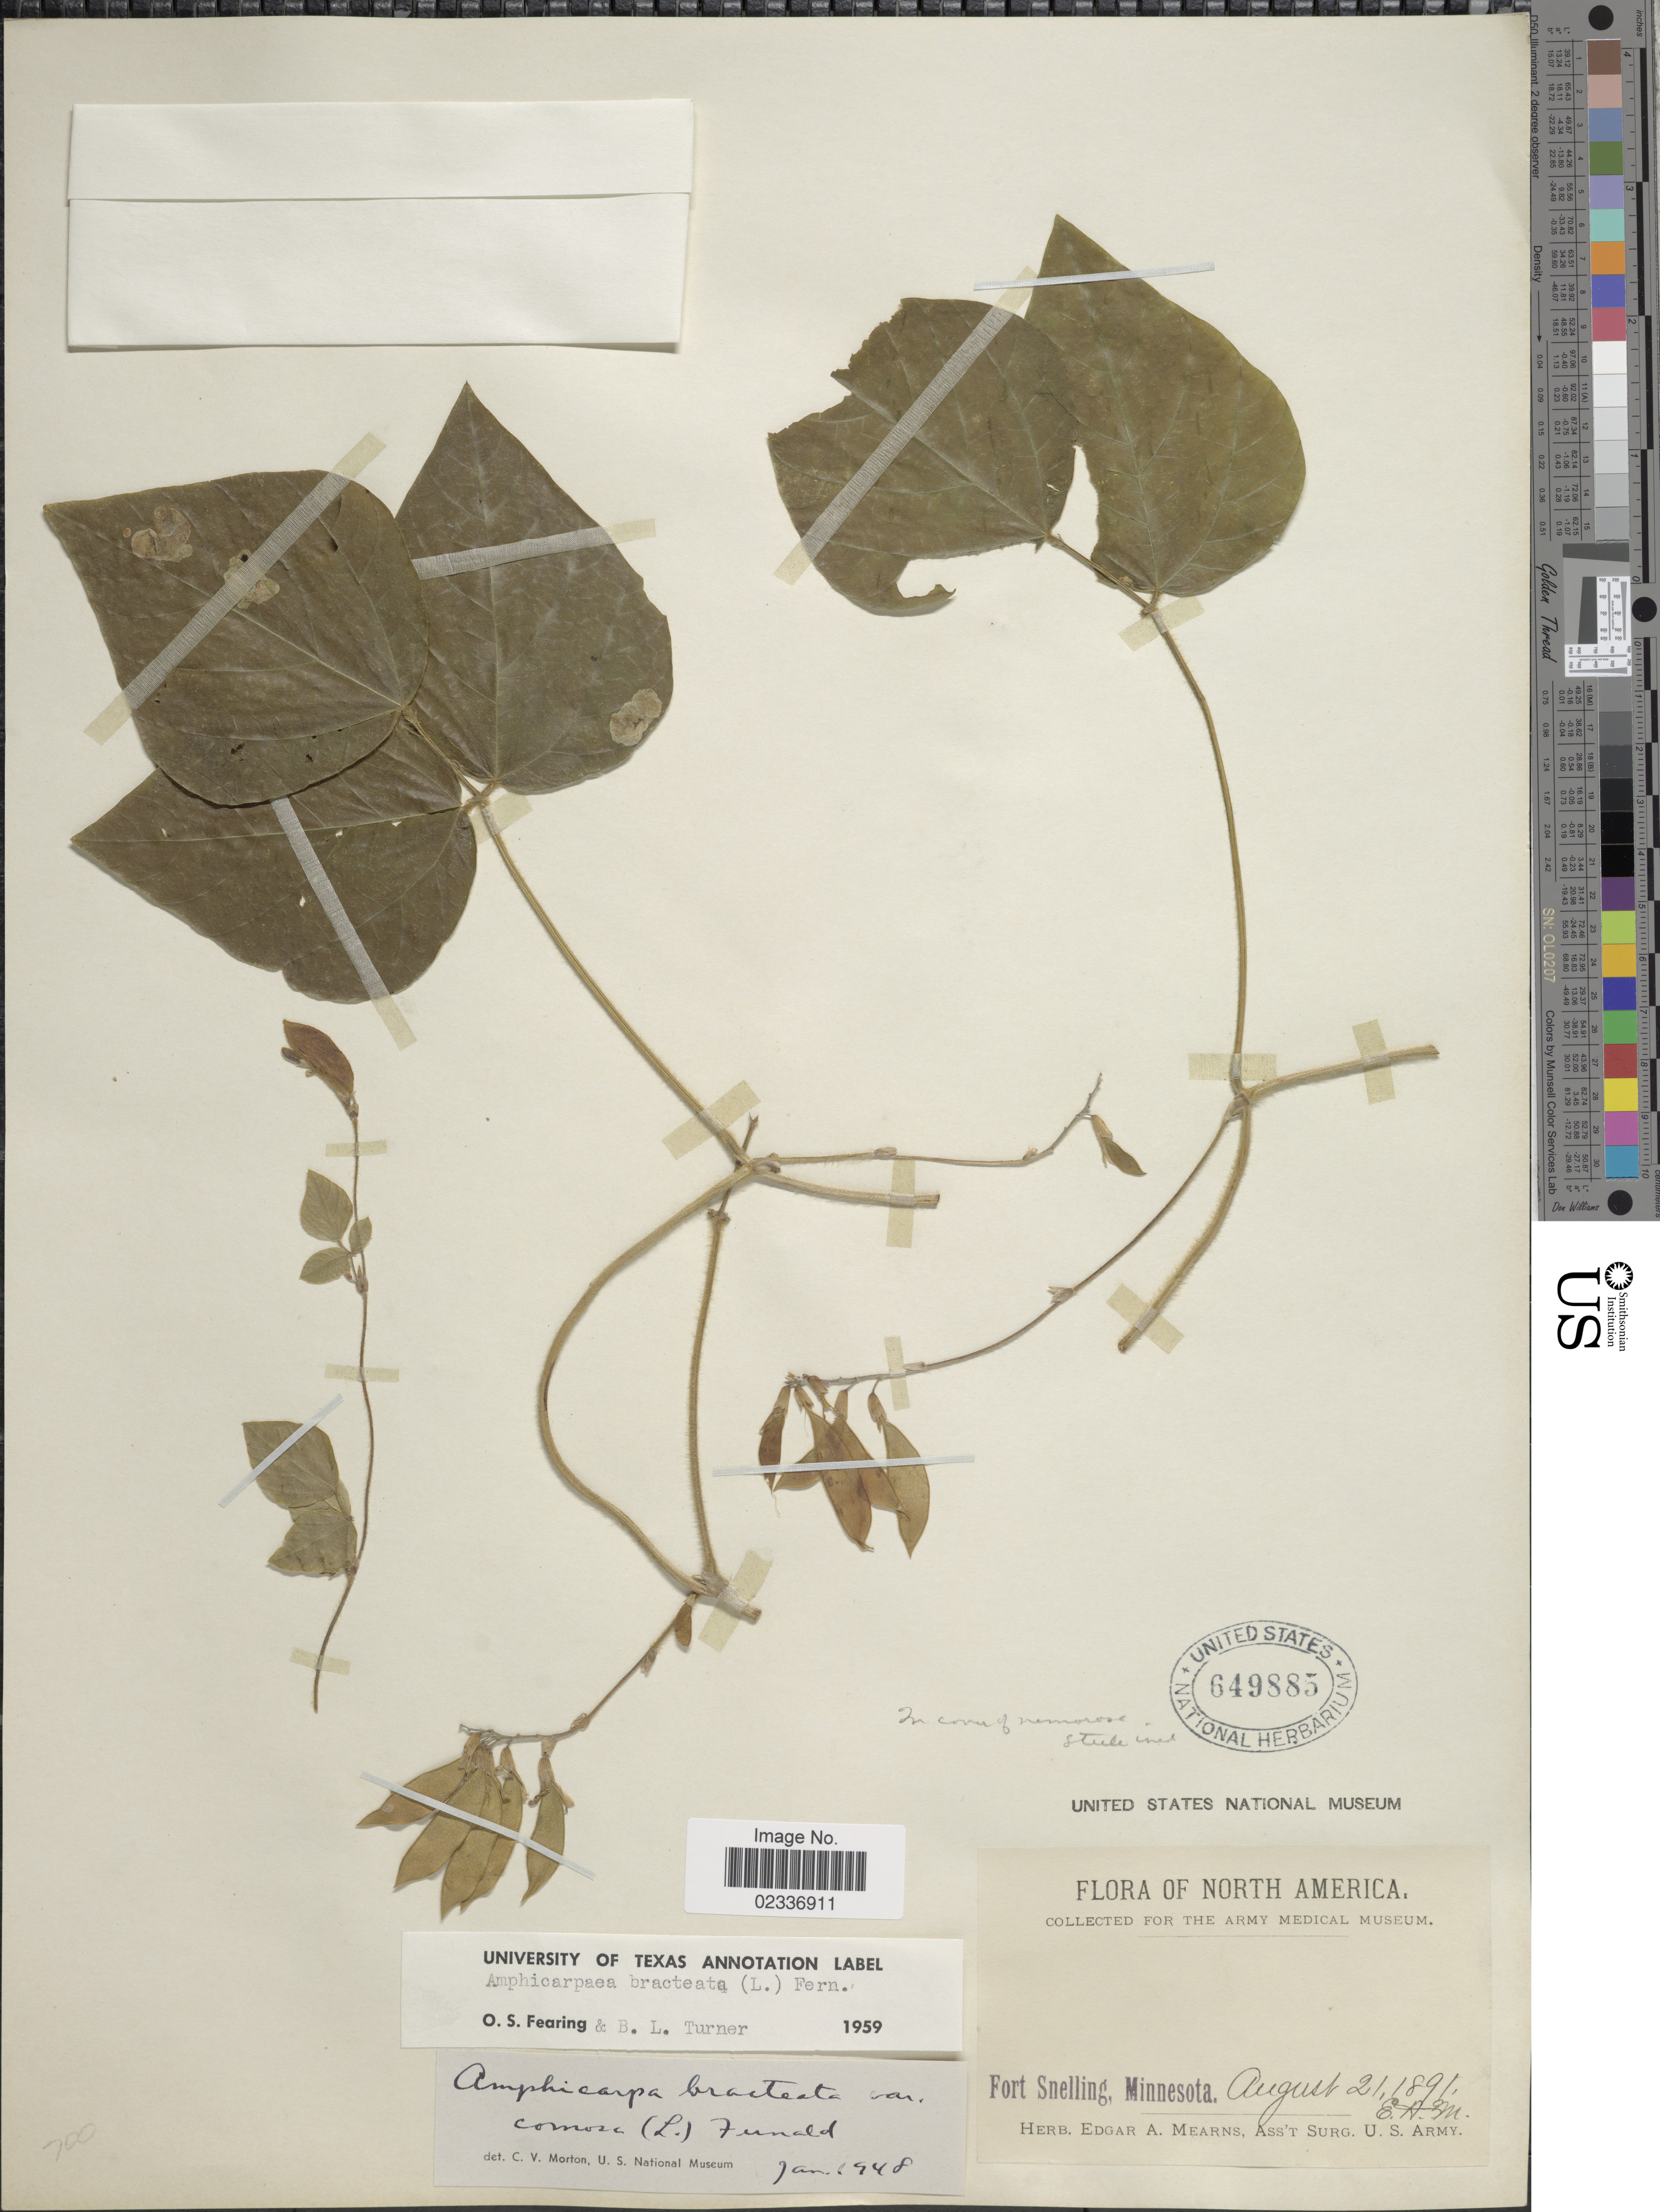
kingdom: Plantae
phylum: Tracheophyta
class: Magnoliopsida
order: Fabales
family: Fabaceae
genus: Amphicarpaea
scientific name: Amphicarpaea bracteata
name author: (L.) Fernald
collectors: E. A. Mearns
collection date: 1891-08-21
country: United States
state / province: Minnesota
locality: Fort Snelling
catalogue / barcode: US 649885